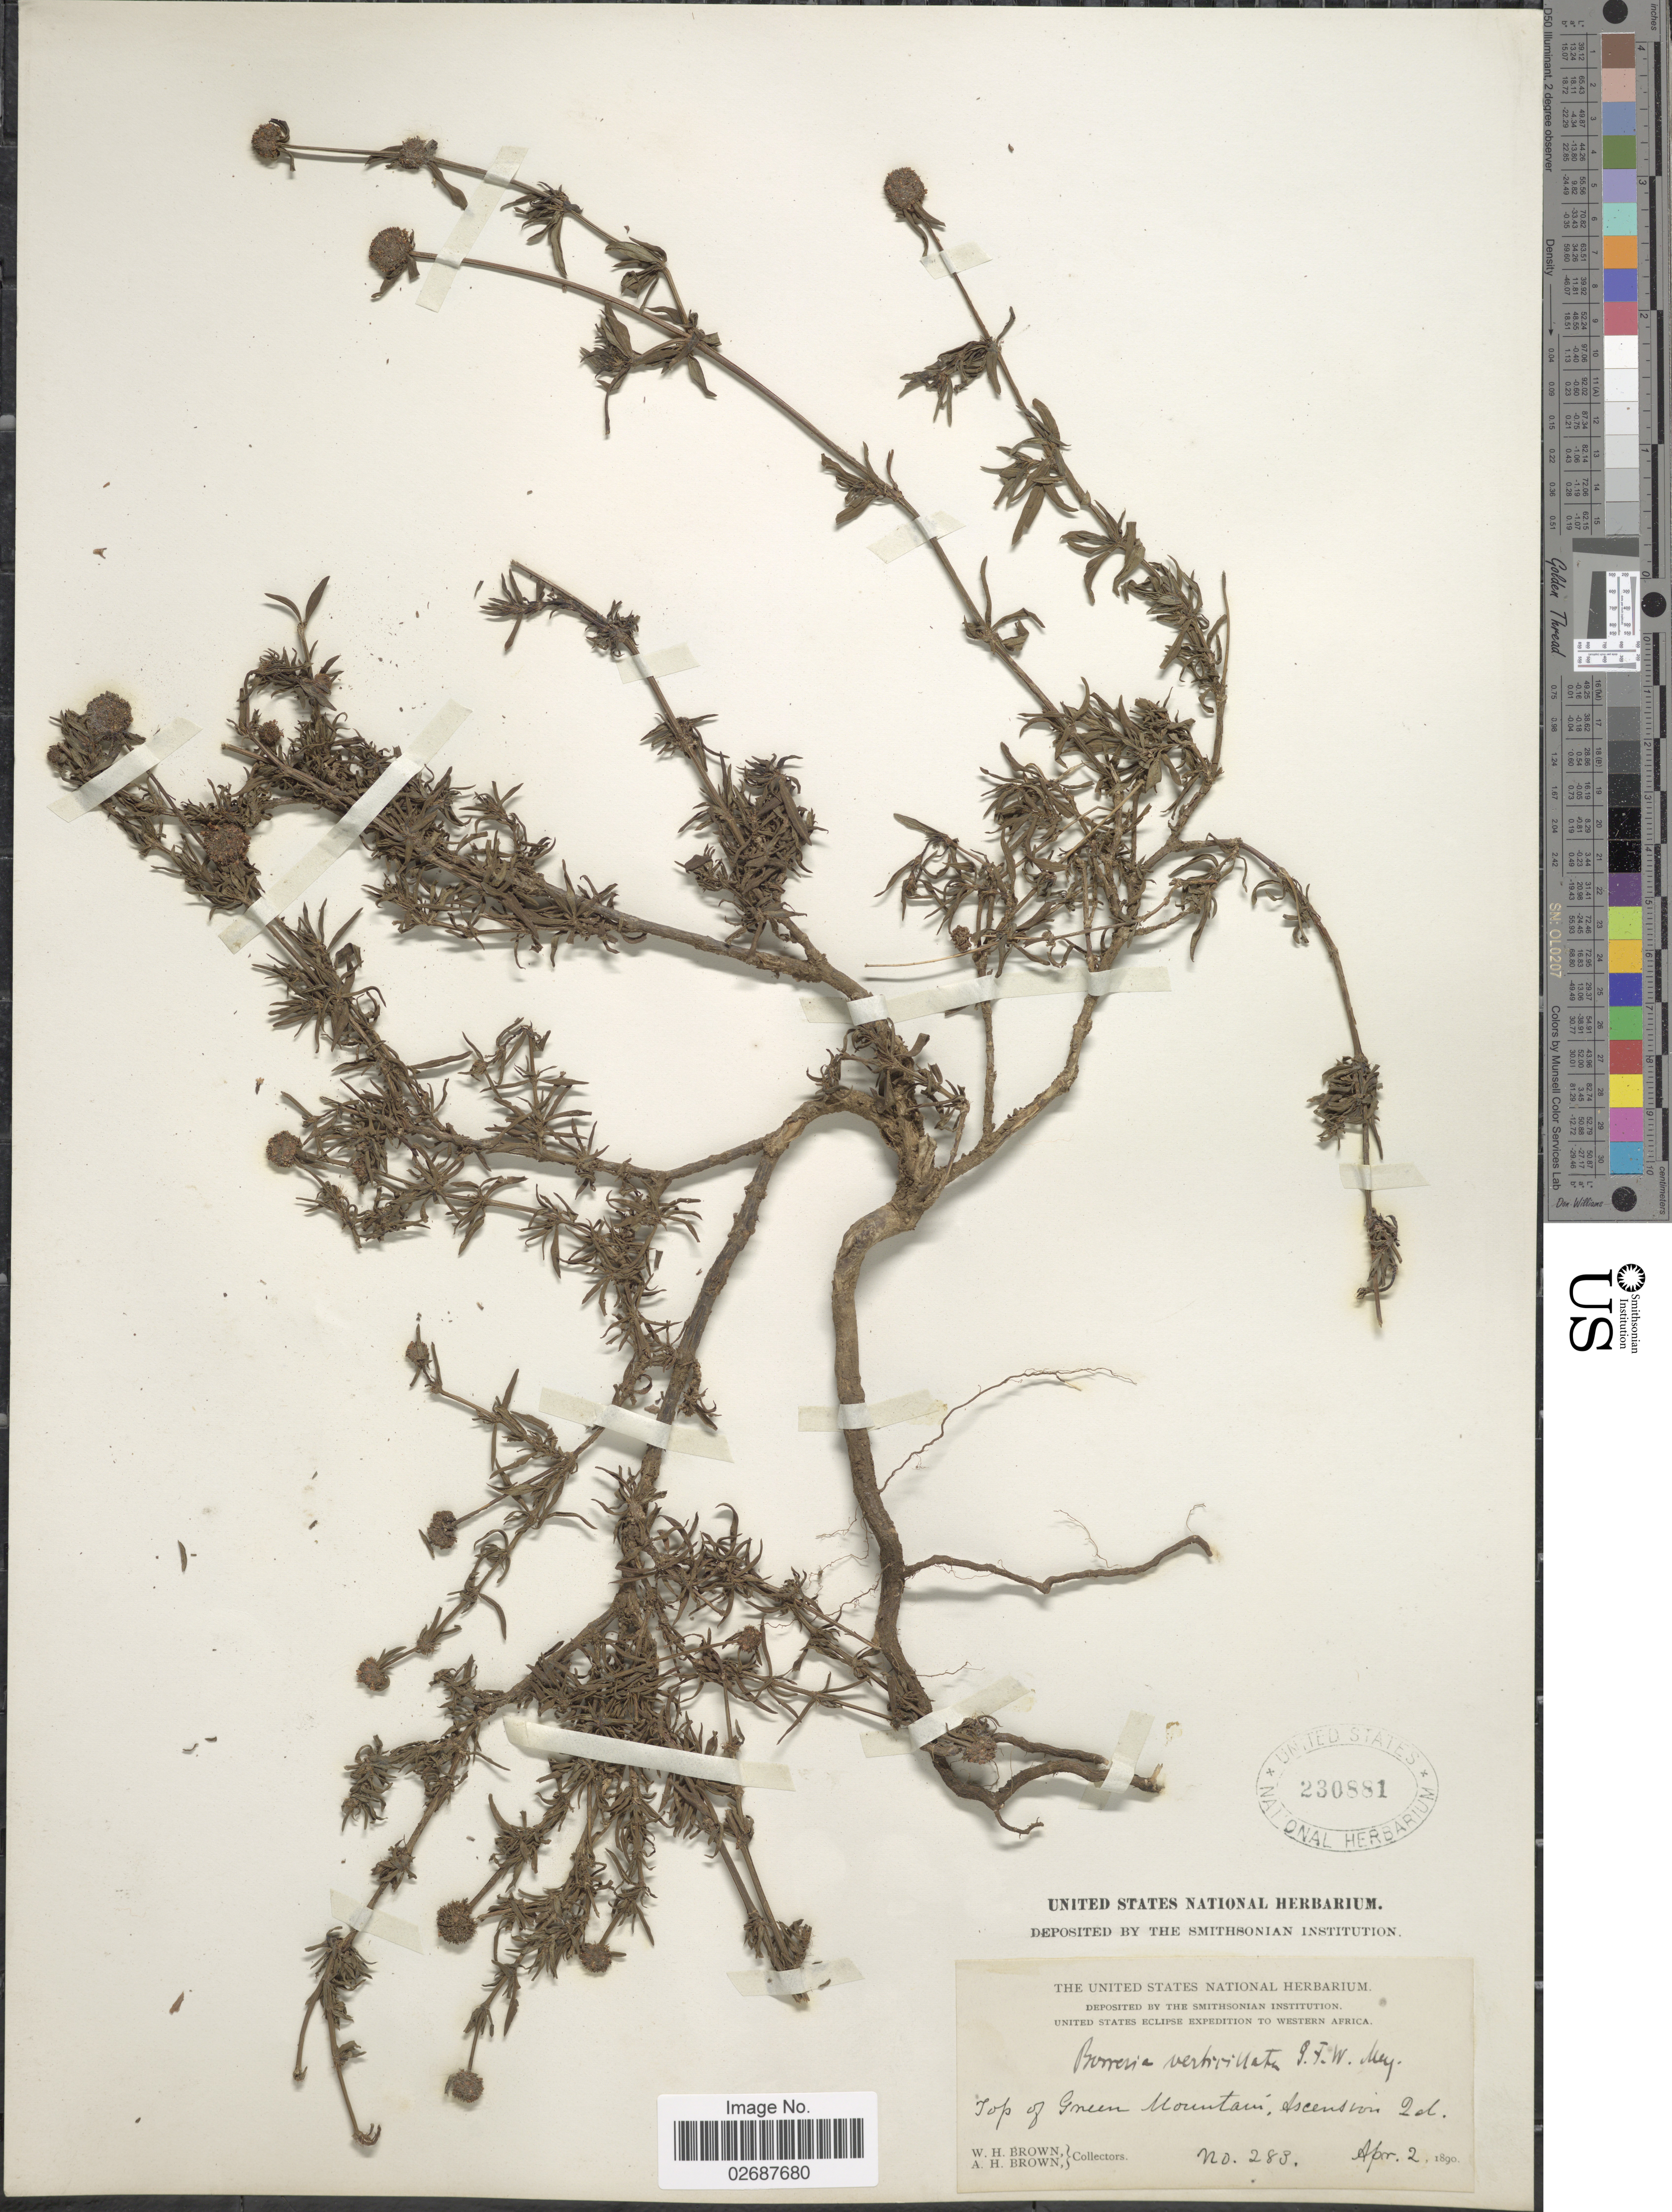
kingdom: Plantae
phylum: Tracheophyta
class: Magnoliopsida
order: Gentianales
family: Rubiaceae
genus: Borreria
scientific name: Borreria verticillata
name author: (L.) G. Mey.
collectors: W. H. Brown & A. H. Brown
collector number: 283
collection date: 1890-04-02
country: St. Helena Islands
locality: Western Africa, Top of Green Mountain, Ascension Id.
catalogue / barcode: US 230881